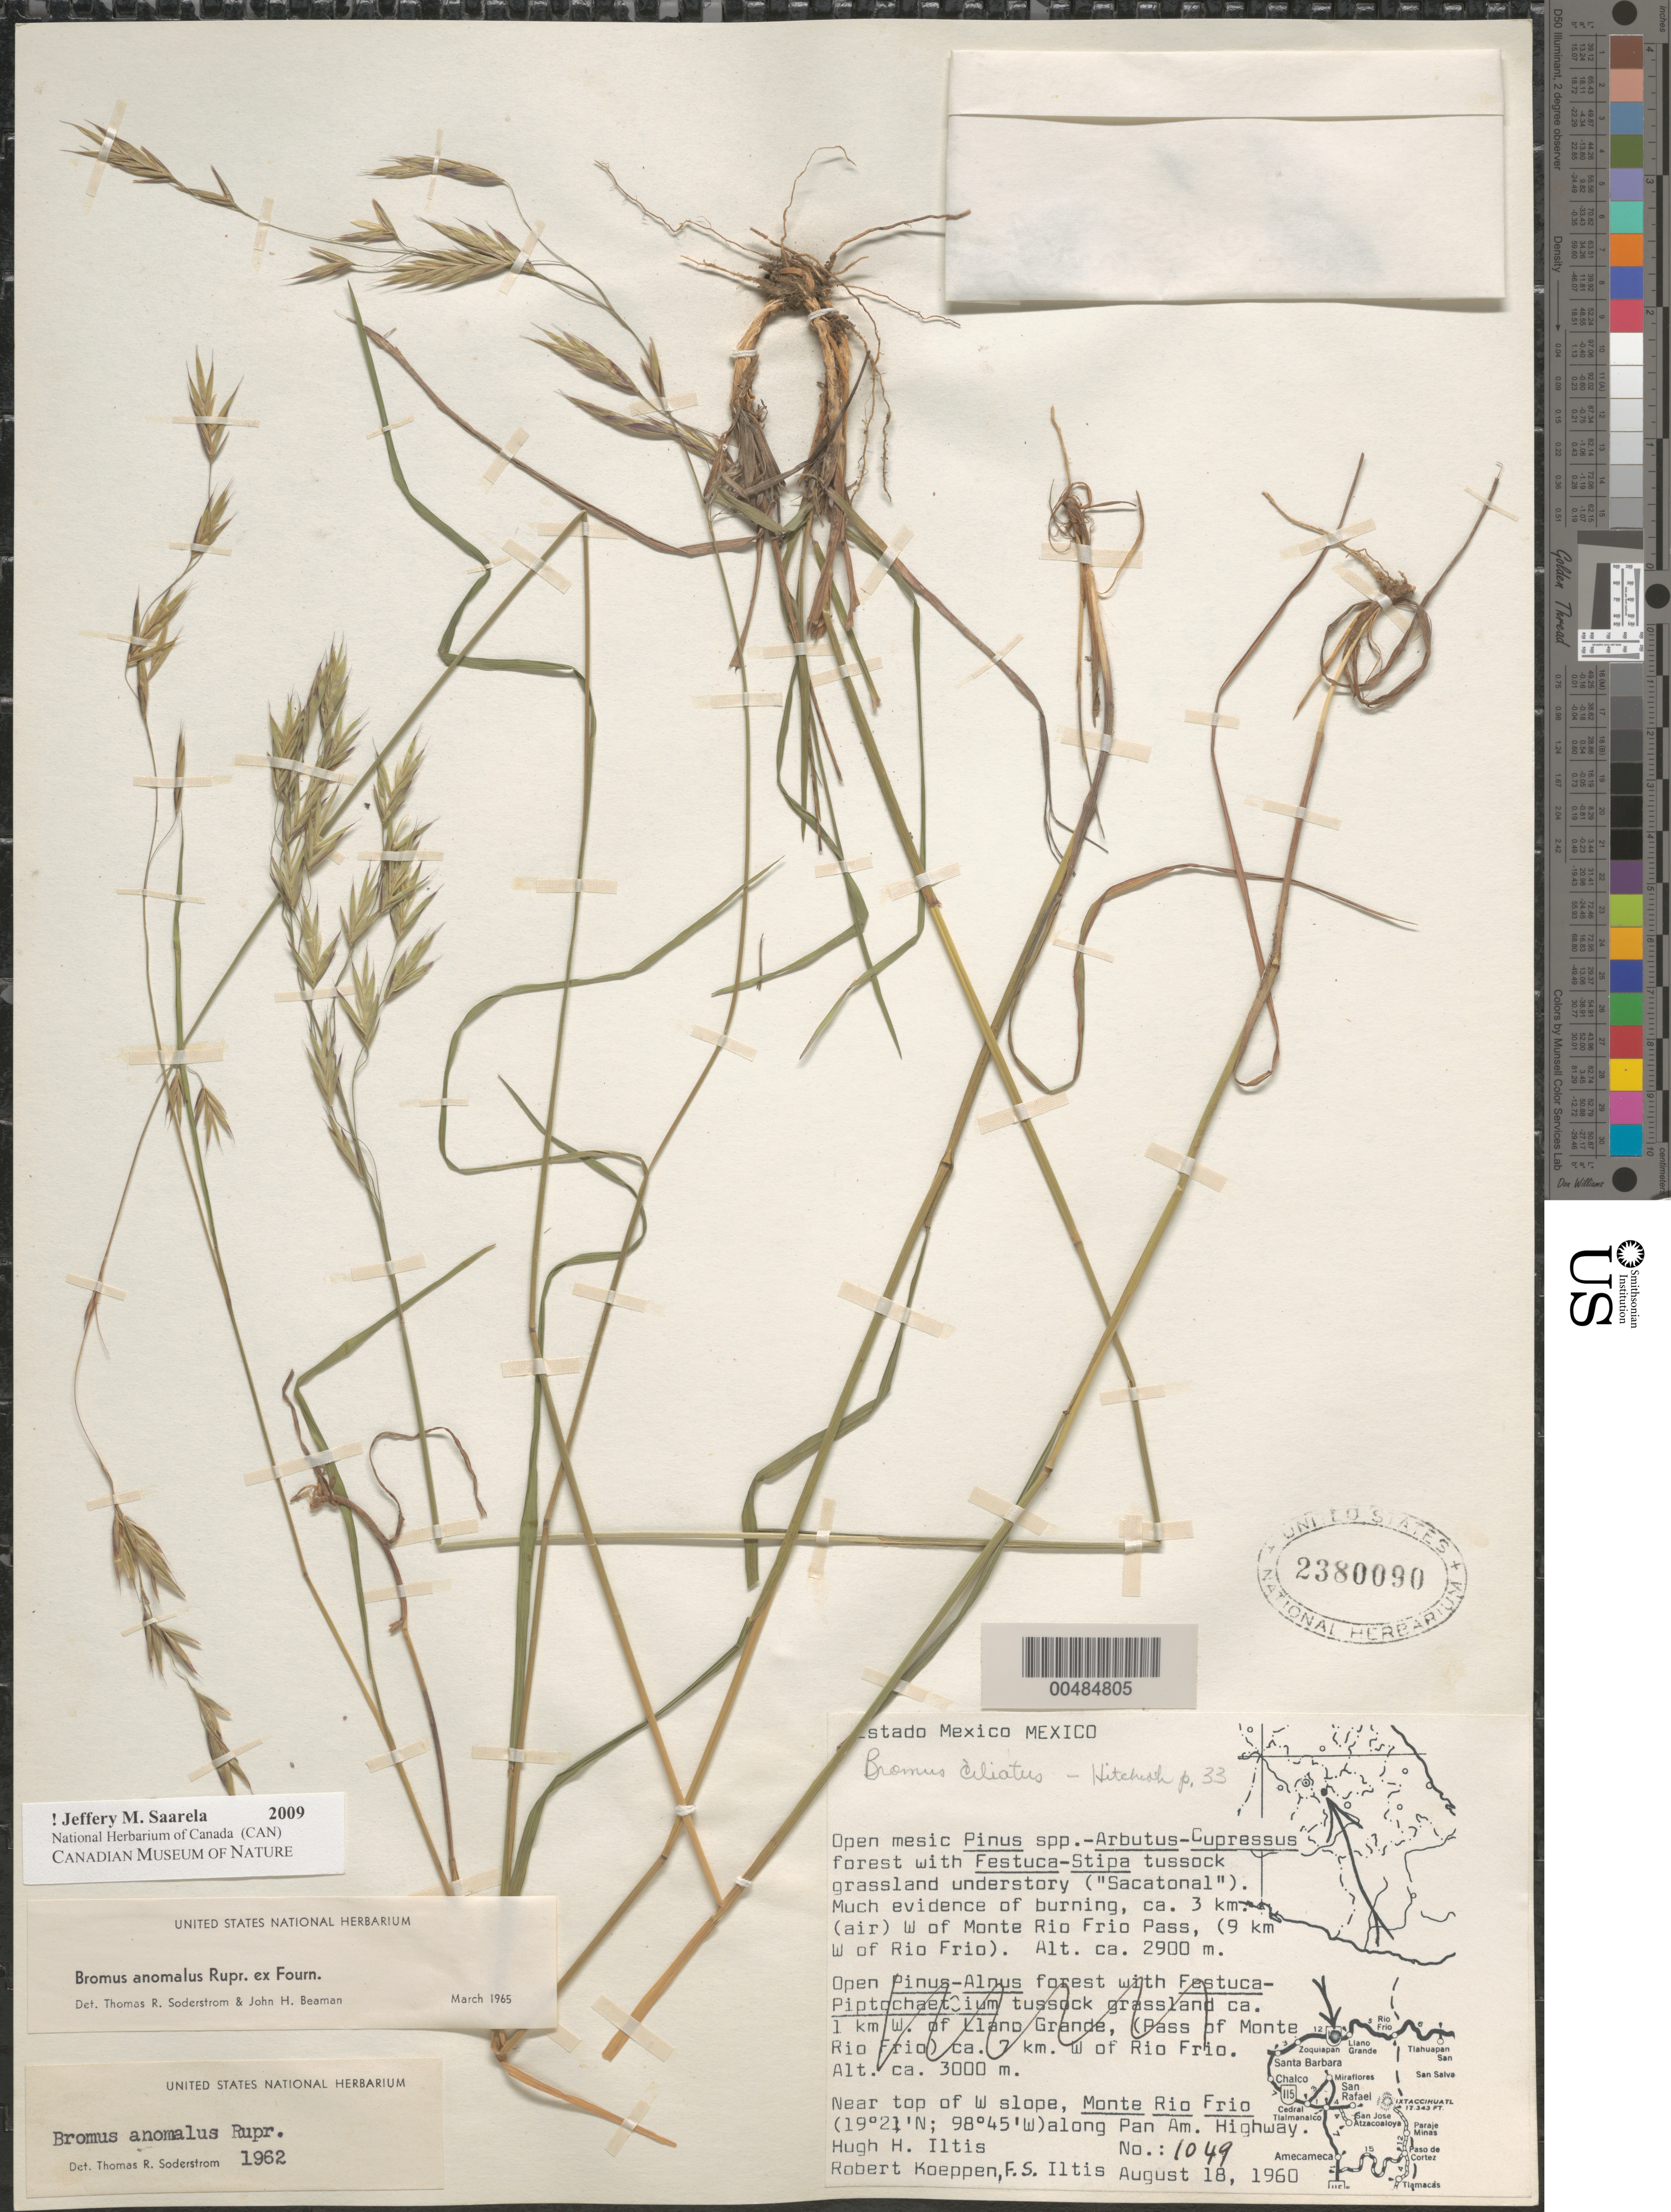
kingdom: Plantae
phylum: Tracheophyta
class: Liliopsida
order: Poales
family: Poaceae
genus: Bromus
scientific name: Bromus anomalus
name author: Rupr. ex E. Fourn.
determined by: Soderstrom, T. R.; Beaman, J. H.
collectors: H. H. Iltis, R. C. Koeppen & F. S. Iltis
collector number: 1049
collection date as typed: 18 Aug 1960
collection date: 1960-08-18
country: Mexico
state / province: México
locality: About 3 km (air) W of Monte Rio Frio Pass, (9 km W of Rio Frio), near top of W slope Monte Rio Frio, along Pan Am Highway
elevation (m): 2900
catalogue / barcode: US 2380090